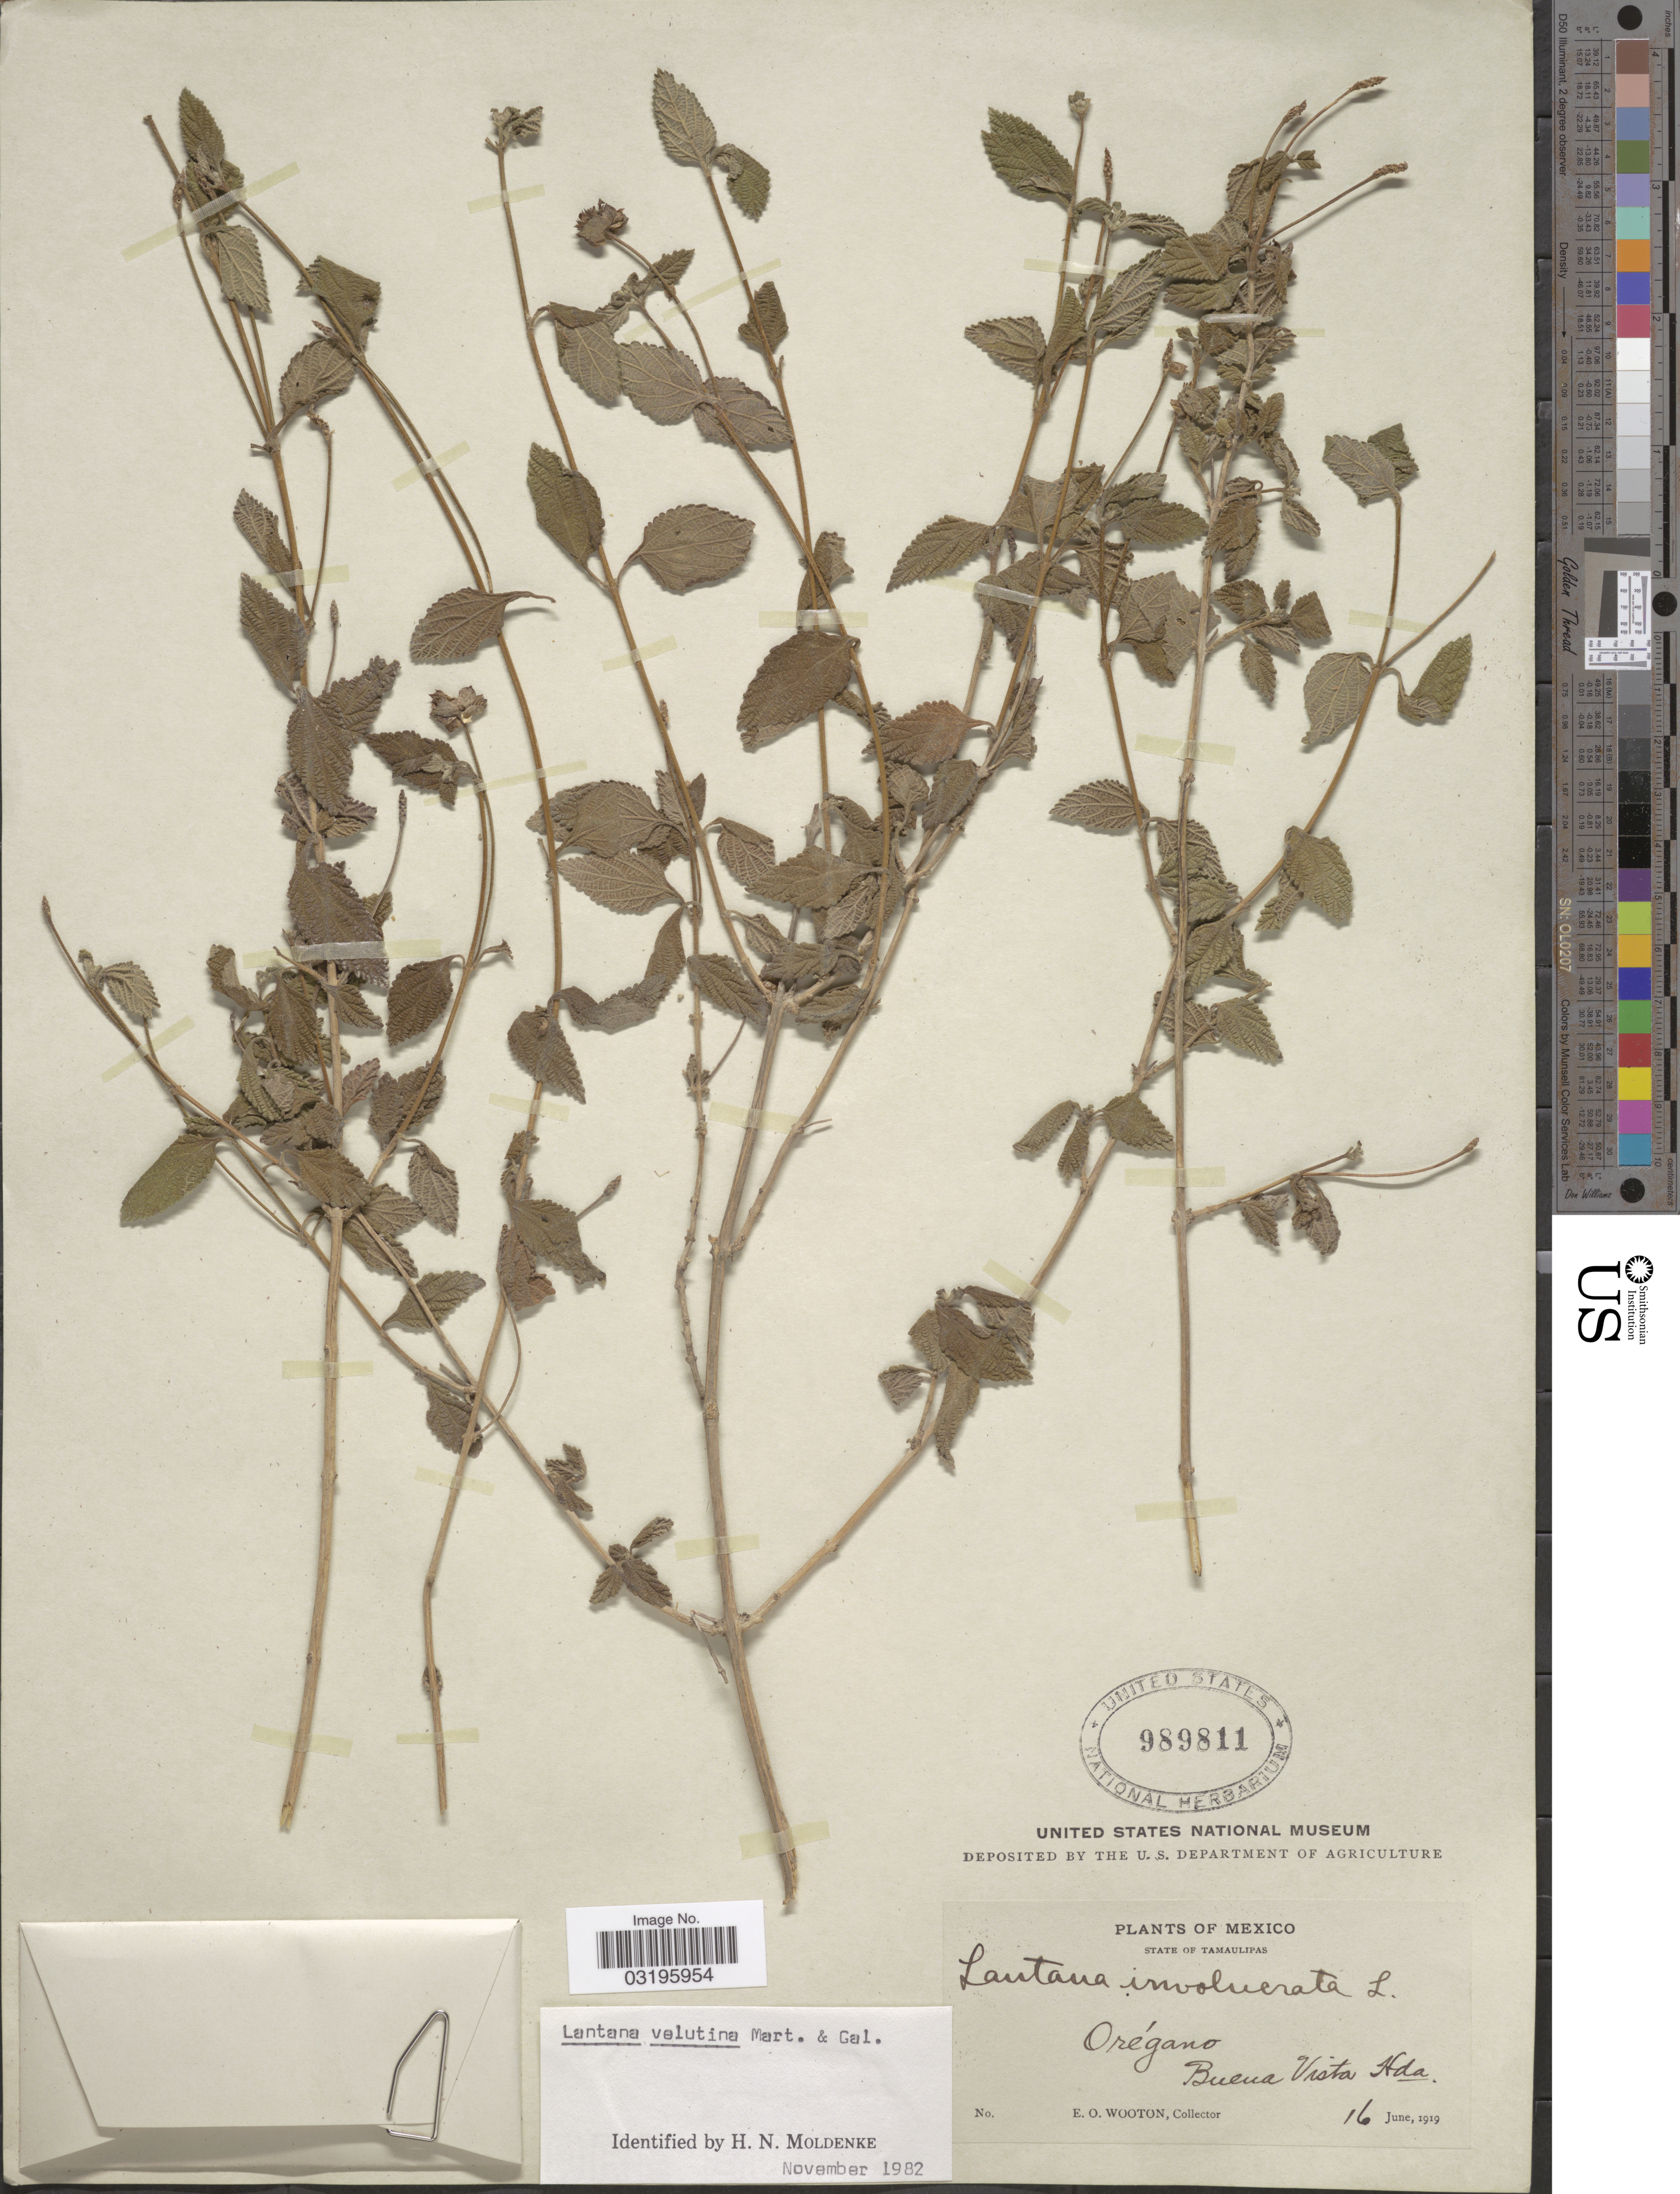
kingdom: Plantae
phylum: Tracheophyta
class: Magnoliopsida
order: Lamiales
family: Verbenaceae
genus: Lantana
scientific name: Lantana velutina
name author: M. Martens & Galeotti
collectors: E. O. Wooton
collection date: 1919-06-16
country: Mexico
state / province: Tamaulipas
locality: Orégano. Buena Vista Hda.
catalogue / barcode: US 989811